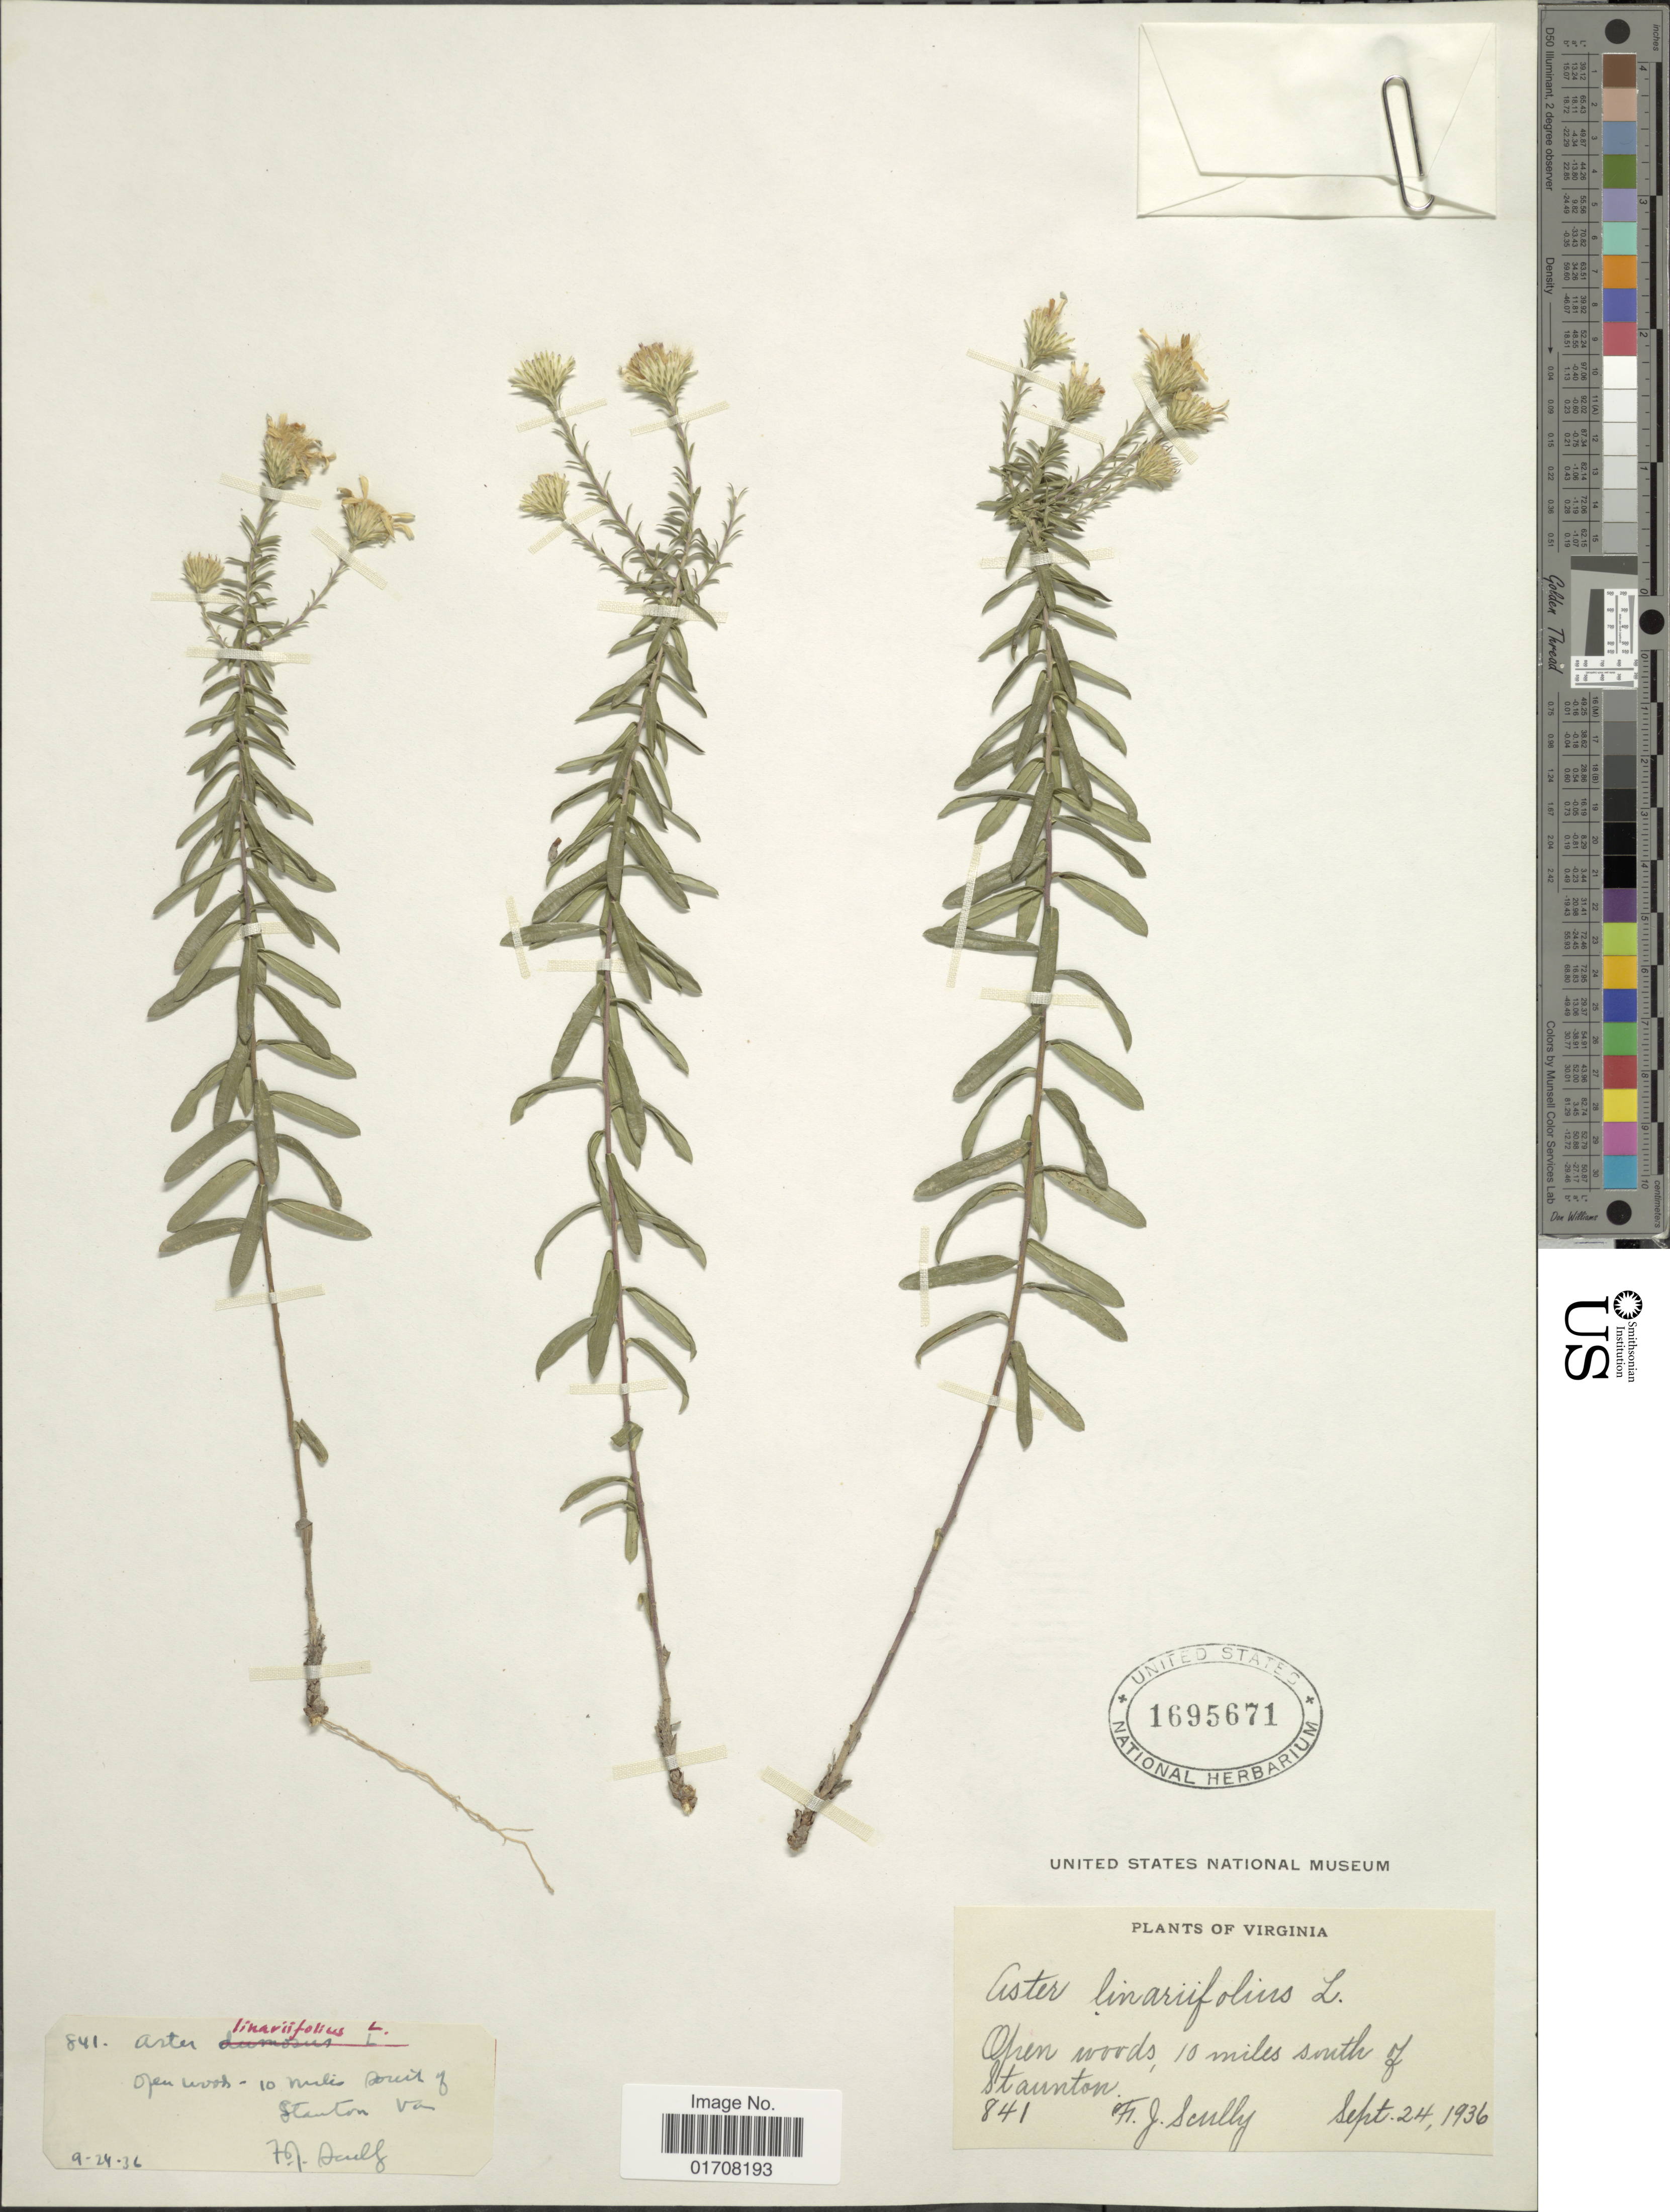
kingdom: Plantae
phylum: Tracheophyta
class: Magnoliopsida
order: Asterales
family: Asteraceae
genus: Ionactis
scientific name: Ionactis linariifolia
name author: (L.) Greene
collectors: F. Scully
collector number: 841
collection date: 1936-09-24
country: United States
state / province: Virginia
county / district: Augusta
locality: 10 miles south of Staunton.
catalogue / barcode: US 1695671